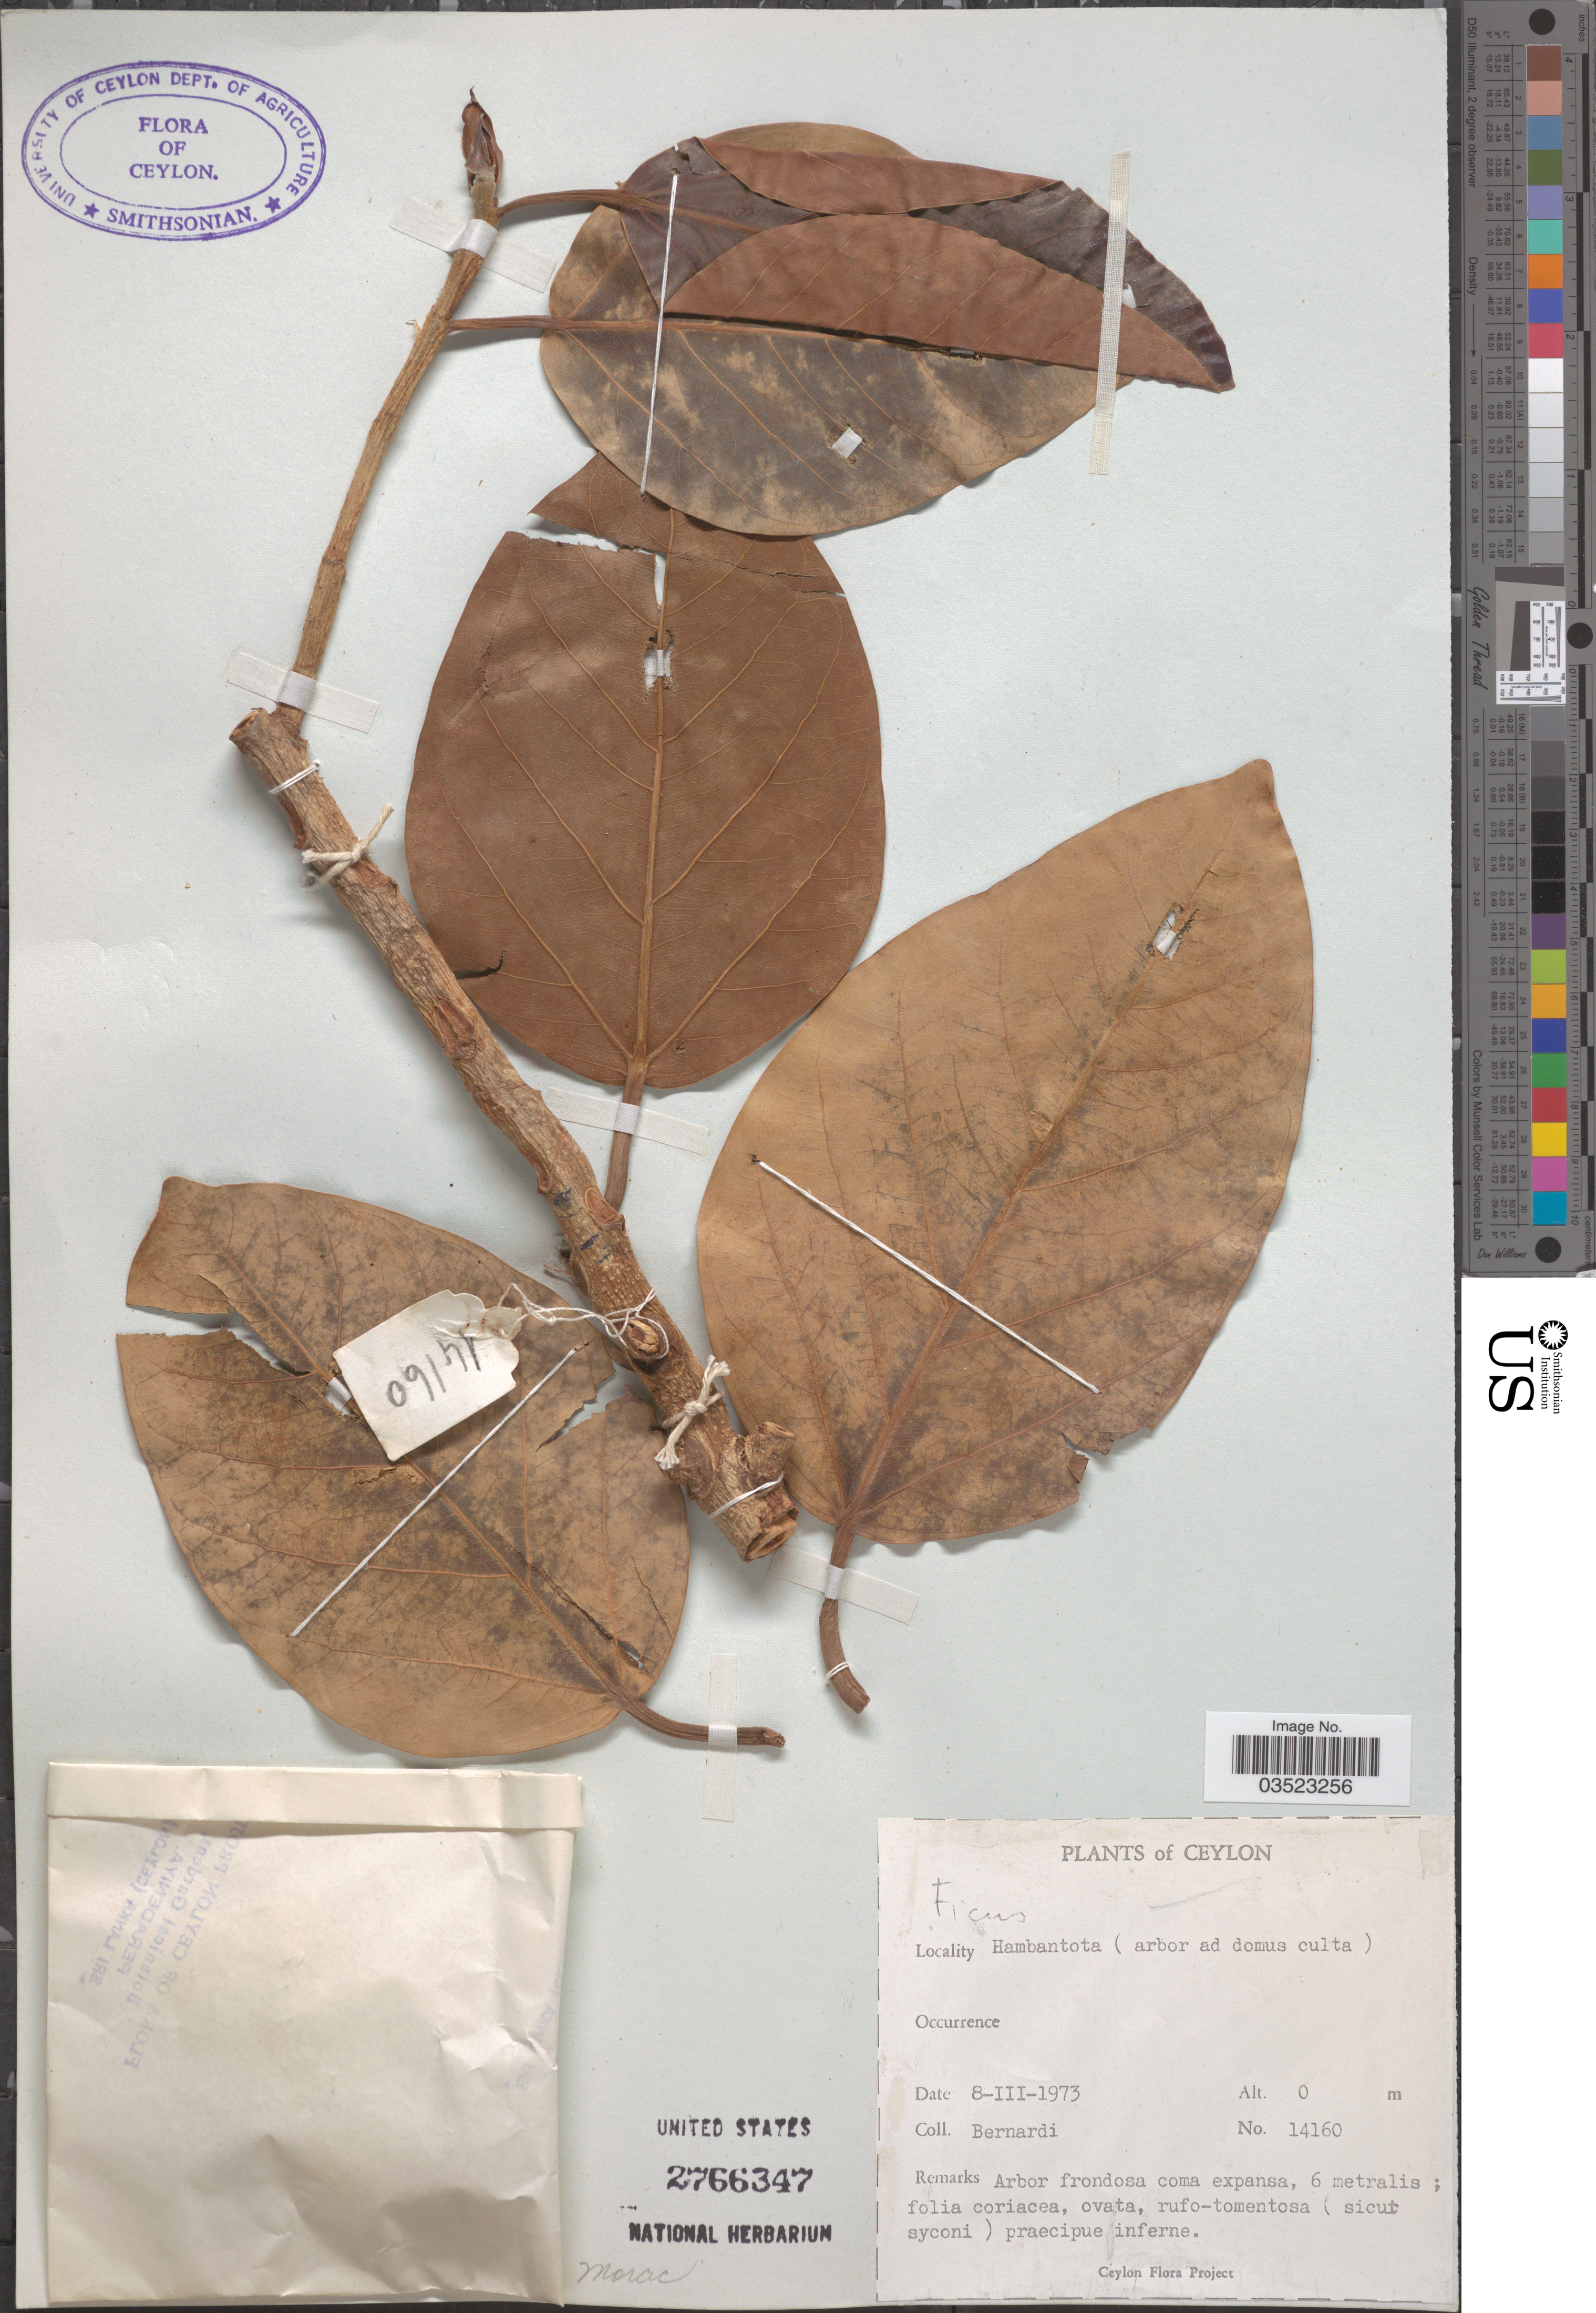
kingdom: Plantae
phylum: Tracheophyta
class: Magnoliopsida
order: Rosales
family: Moraceae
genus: Ficus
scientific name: Ficus sp.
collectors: Bernardi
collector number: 14160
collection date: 1973-03-08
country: Sri Lanka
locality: Ceylon. Hambantota (arbor ad domus culta).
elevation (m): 0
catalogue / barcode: US 2766347